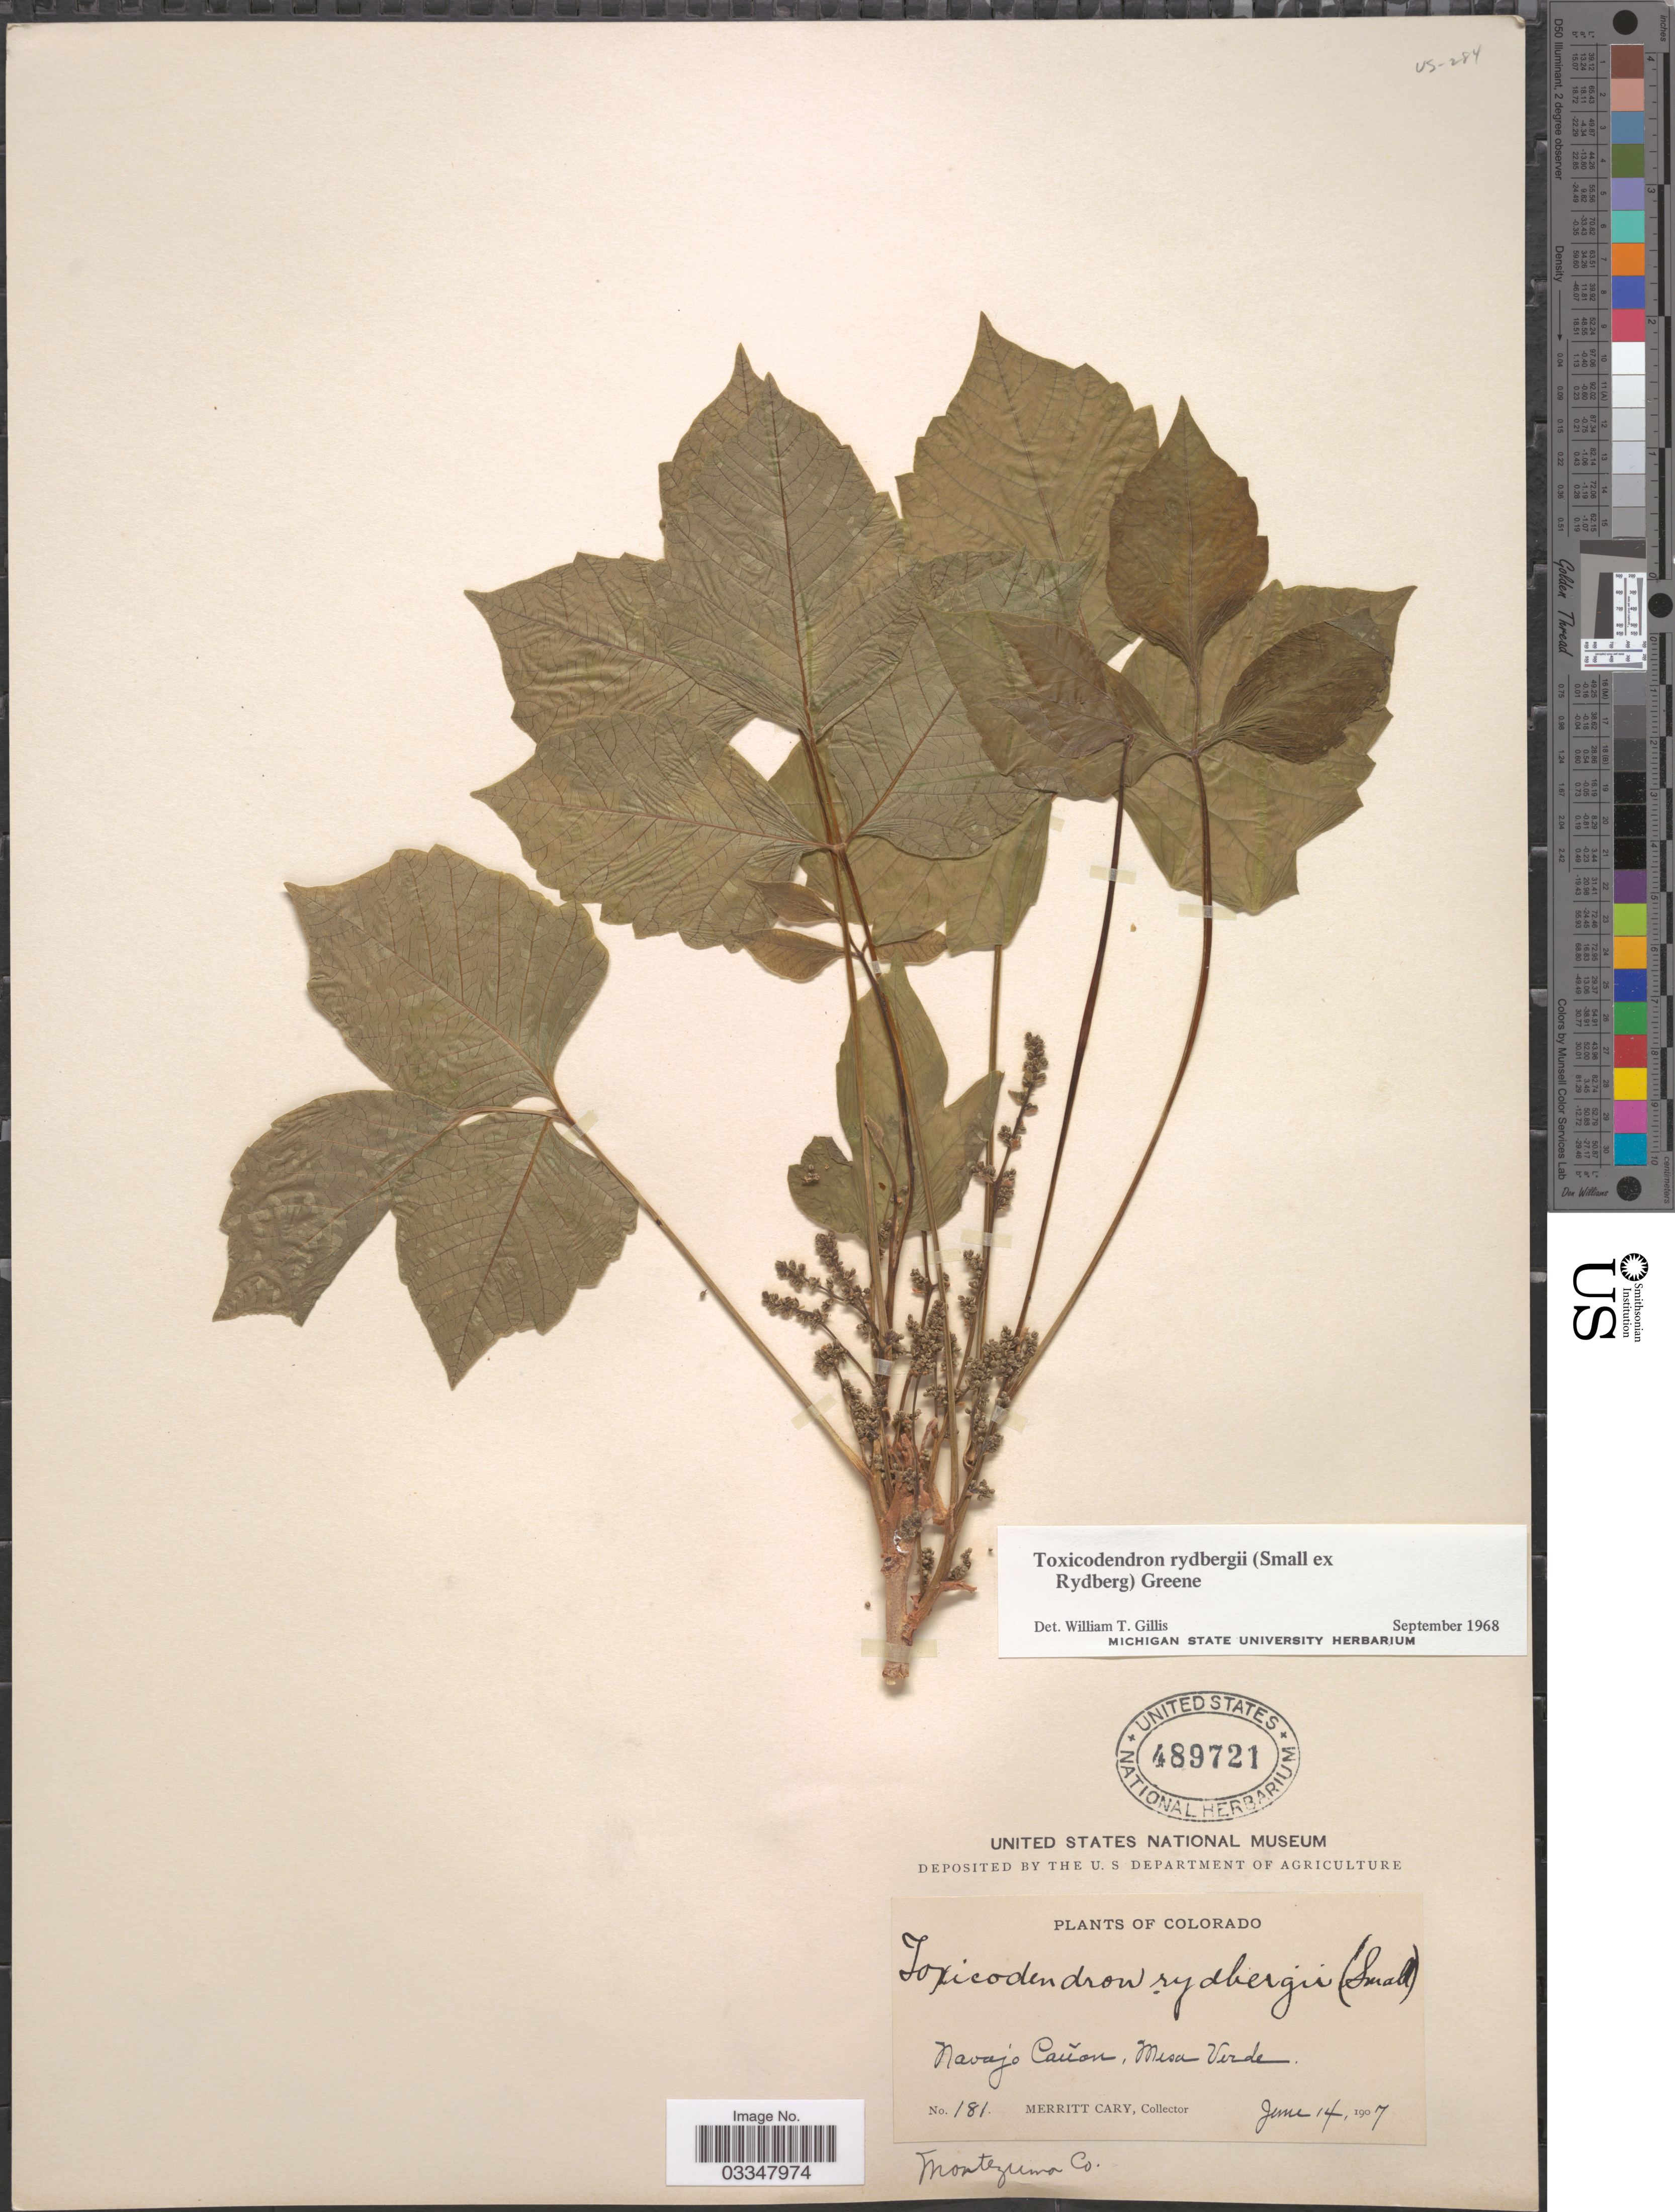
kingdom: Plantae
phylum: Tracheophyta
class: Magnoliopsida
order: Sapindales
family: Anacardiaceae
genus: Toxicodendron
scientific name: Toxicodendron radicans subsp. rydbergii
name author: (Small & Rydb.) Á. Löve & D. Löve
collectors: M. Cary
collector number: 181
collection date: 1907-06-14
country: United States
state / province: Colorado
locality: Navajo Cañon, Mesa Verde. Montezuma Co.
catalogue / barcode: US 489721